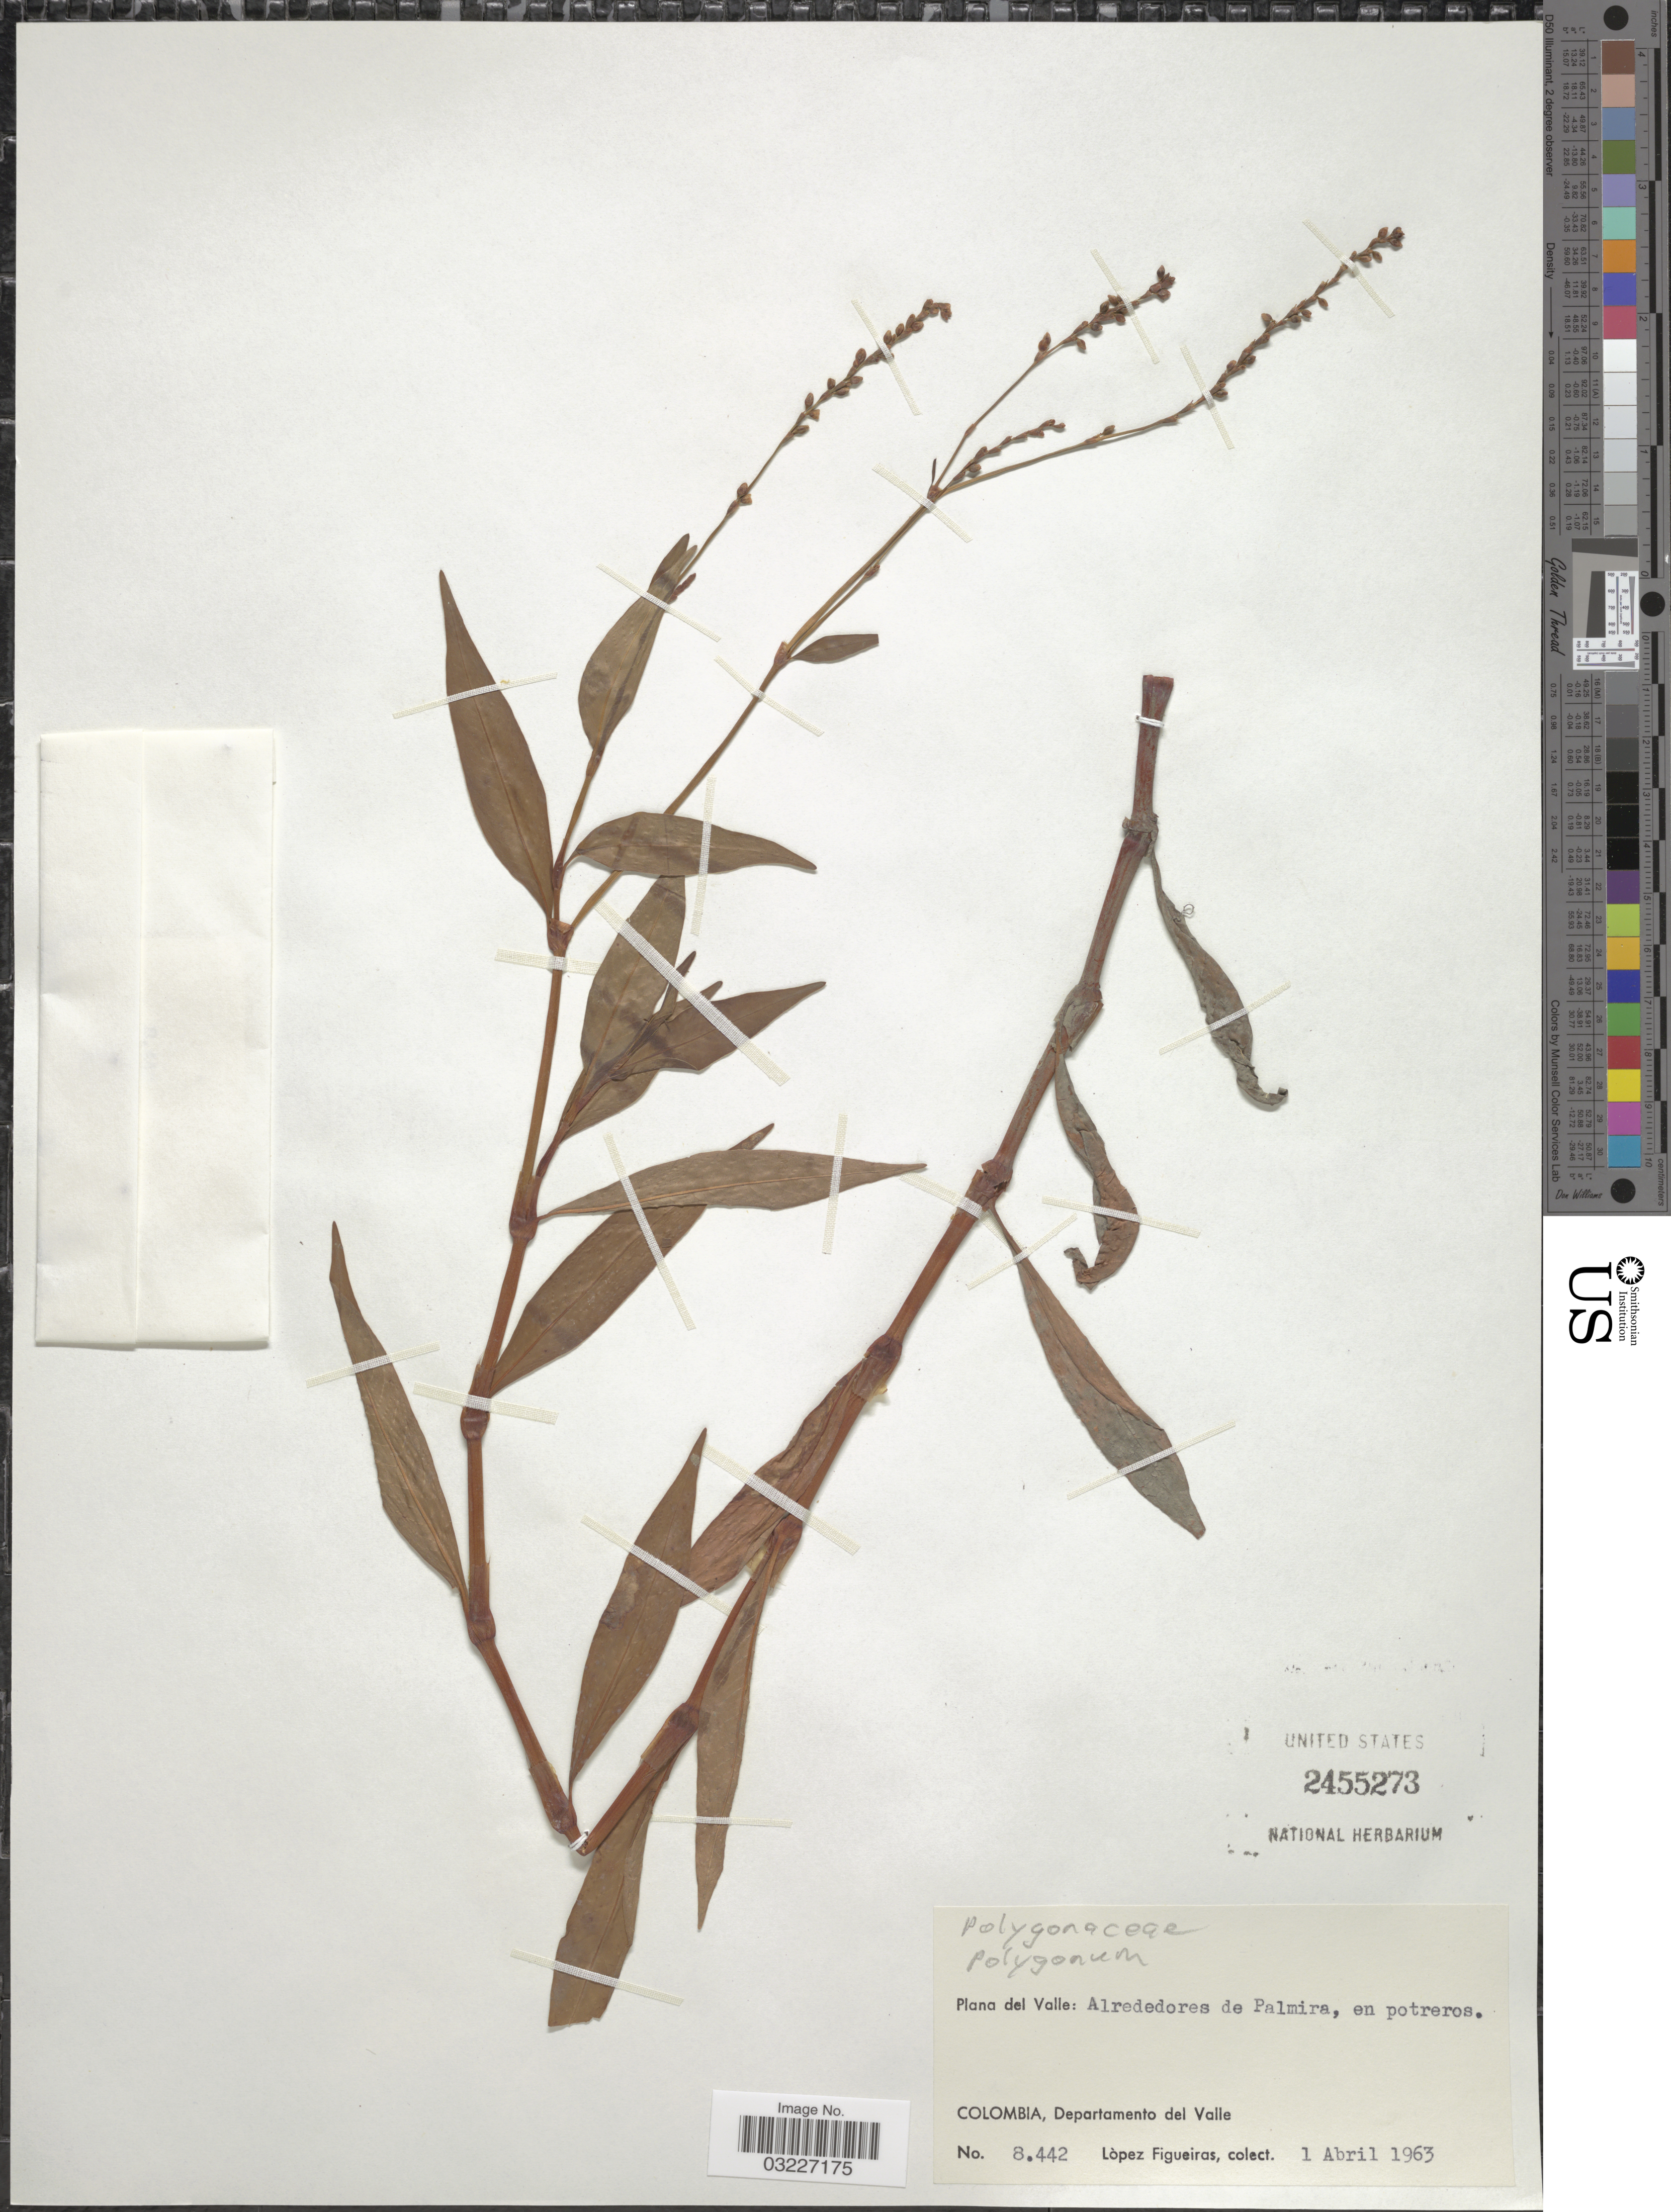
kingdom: Plantae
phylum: Tracheophyta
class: Magnoliopsida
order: Caryophyllales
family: Polygonaceae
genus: Polygonum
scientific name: Polygonum sp.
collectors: M. López Figueiras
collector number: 8442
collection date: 1963-04-01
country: Colombia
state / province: Valle del Cauca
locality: Plana del Valle: Alrededores de Palmira, en potreros. Departamento del Valle.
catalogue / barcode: US 2455273